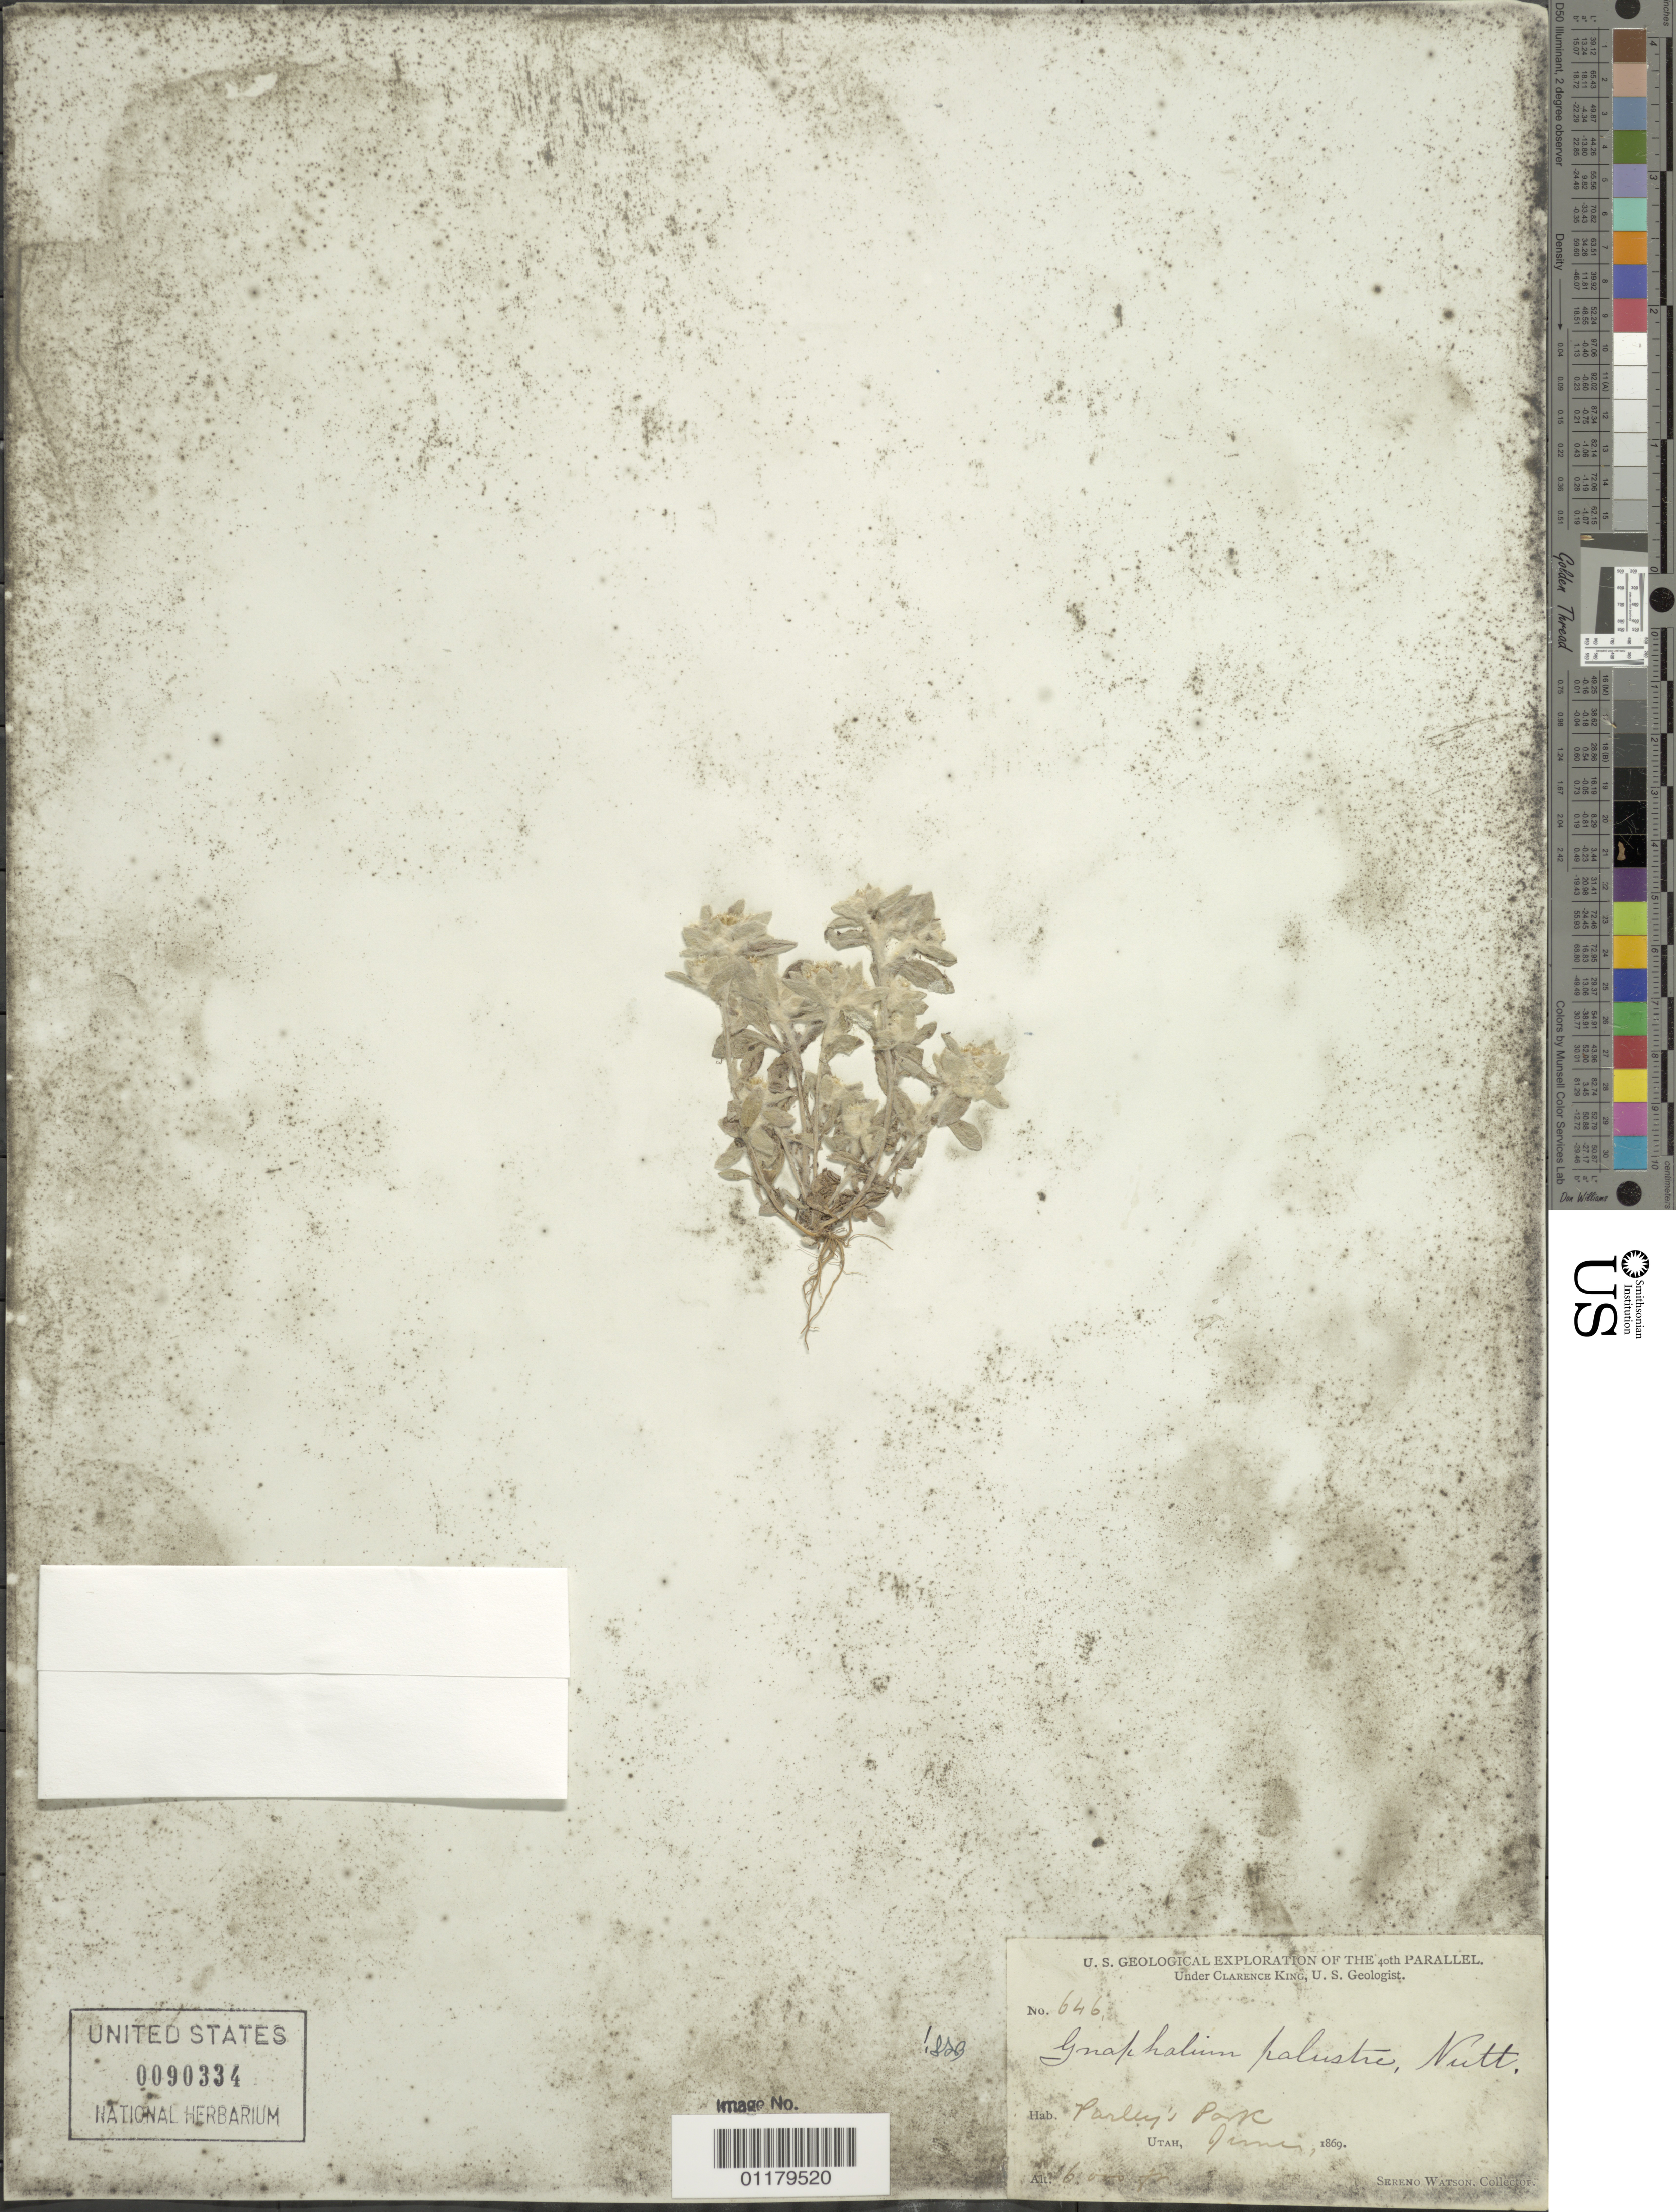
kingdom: Plantae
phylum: Tracheophyta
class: Magnoliopsida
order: Asterales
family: Asteraceae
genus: Gnaphalium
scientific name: Gnaphalium palustre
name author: Nutt.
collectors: S. Watson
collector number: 646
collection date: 1869-06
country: United States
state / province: Utah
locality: Parley's Park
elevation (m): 1829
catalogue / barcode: US 90334